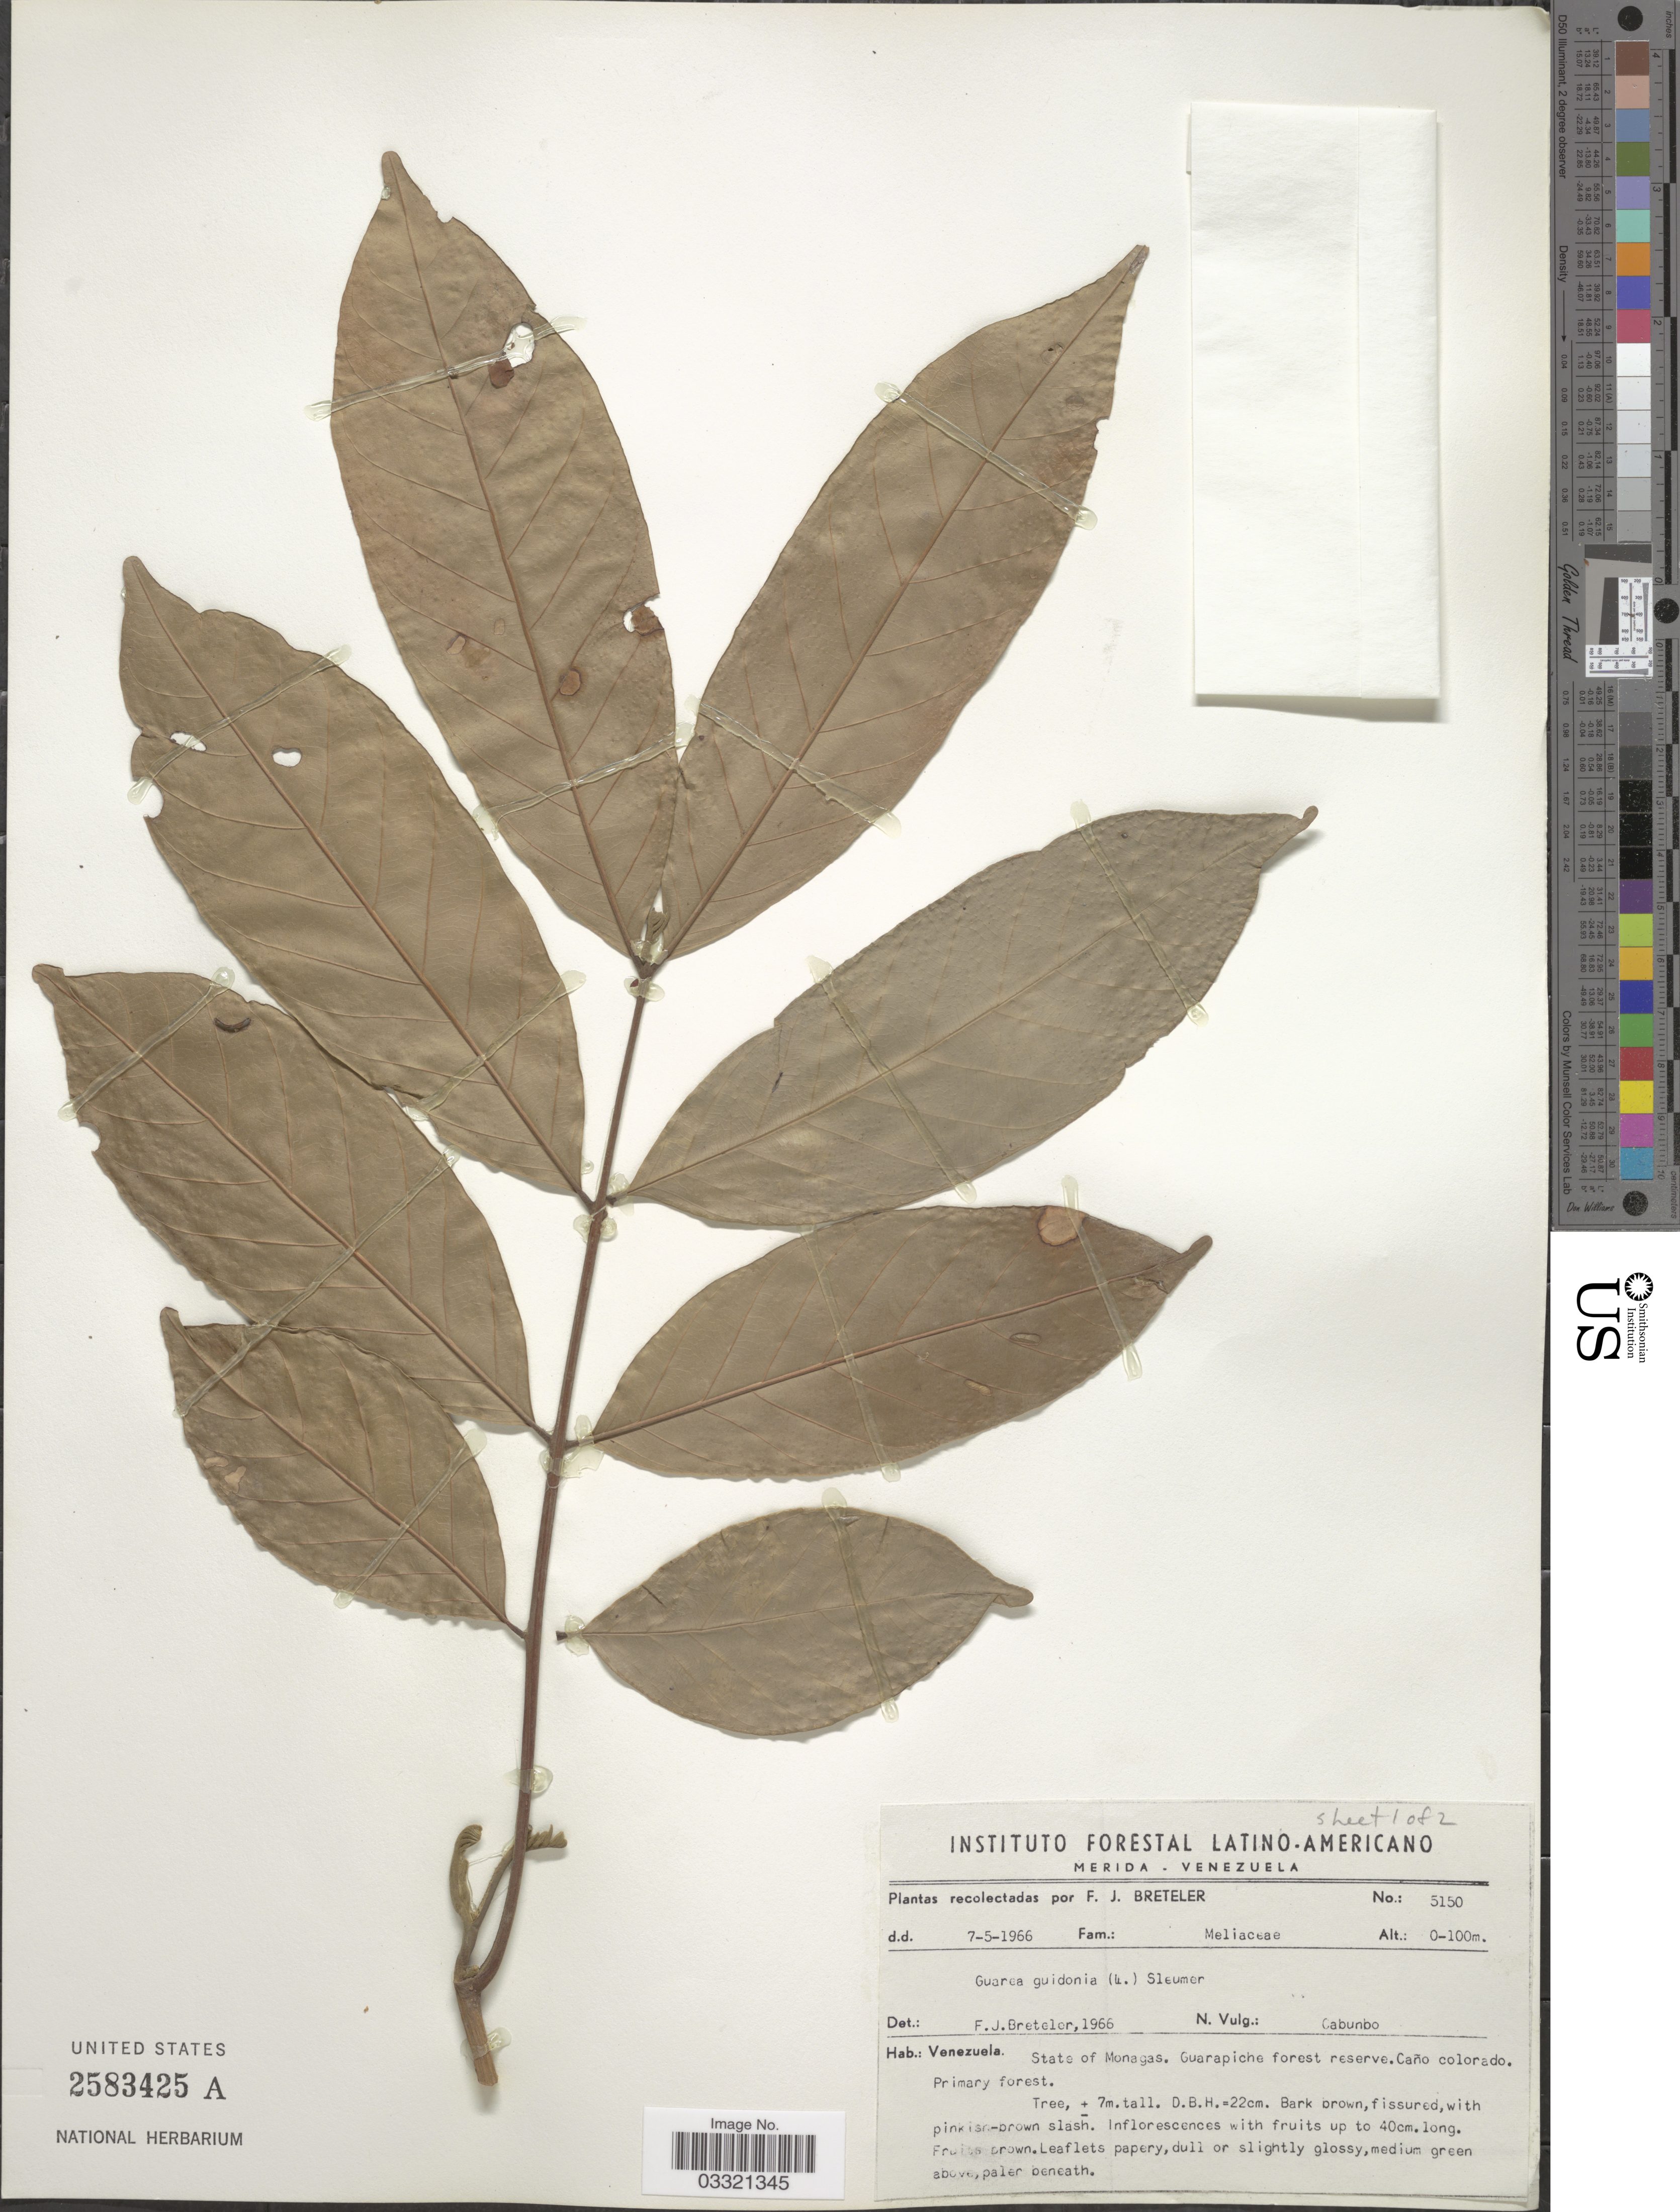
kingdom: Plantae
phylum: Tracheophyta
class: Magnoliopsida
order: Sapindales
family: Meliaceae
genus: Guarea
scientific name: Guarea guidonia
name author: (L.) Sleumer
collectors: F. J. Breteler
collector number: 5150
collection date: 1966-05-07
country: Venezuela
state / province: Monagas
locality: Guarapiche forest reserve. Caño colorado. Primary forest.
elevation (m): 0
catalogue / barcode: US 2583425A